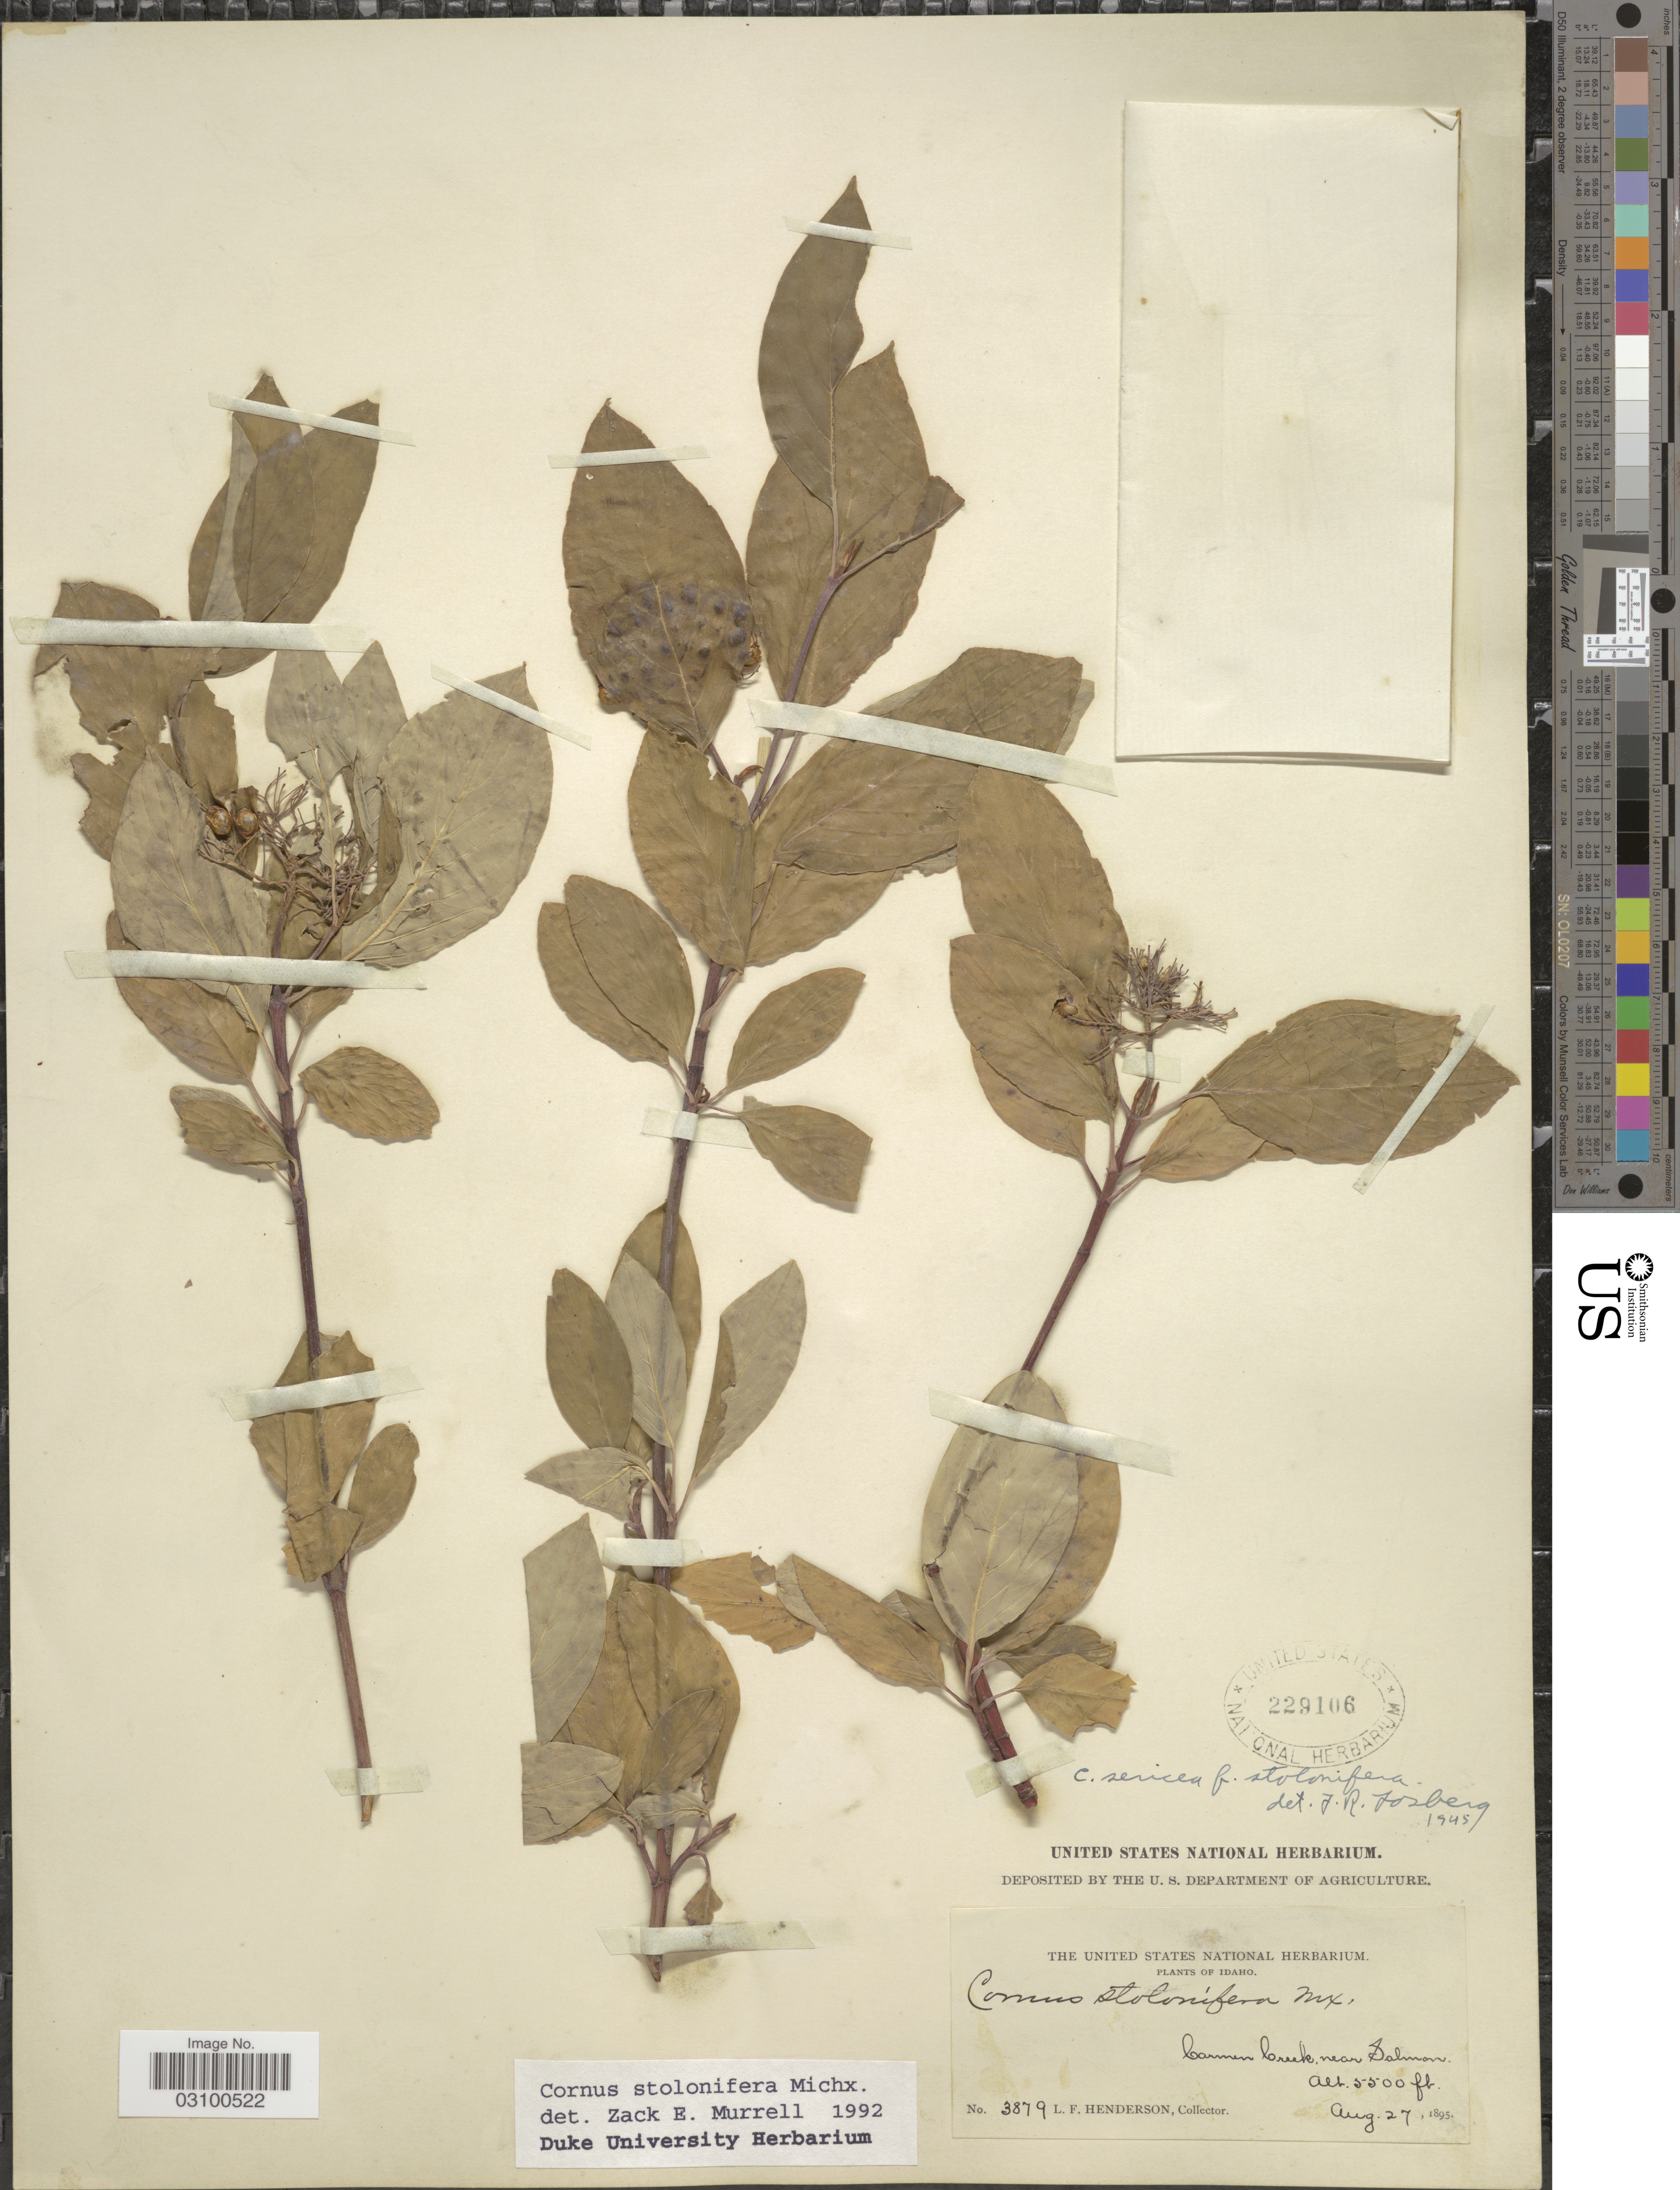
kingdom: Plantae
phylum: Tracheophyta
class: Magnoliopsida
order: Cornales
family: Cornaceae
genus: Cornus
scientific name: Cornus sericea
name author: L.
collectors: L. Henderson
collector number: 3879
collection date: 1895-08-27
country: United States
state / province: Idaho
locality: Carmen Creek, near Salmon.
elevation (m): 1676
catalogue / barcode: US 229106